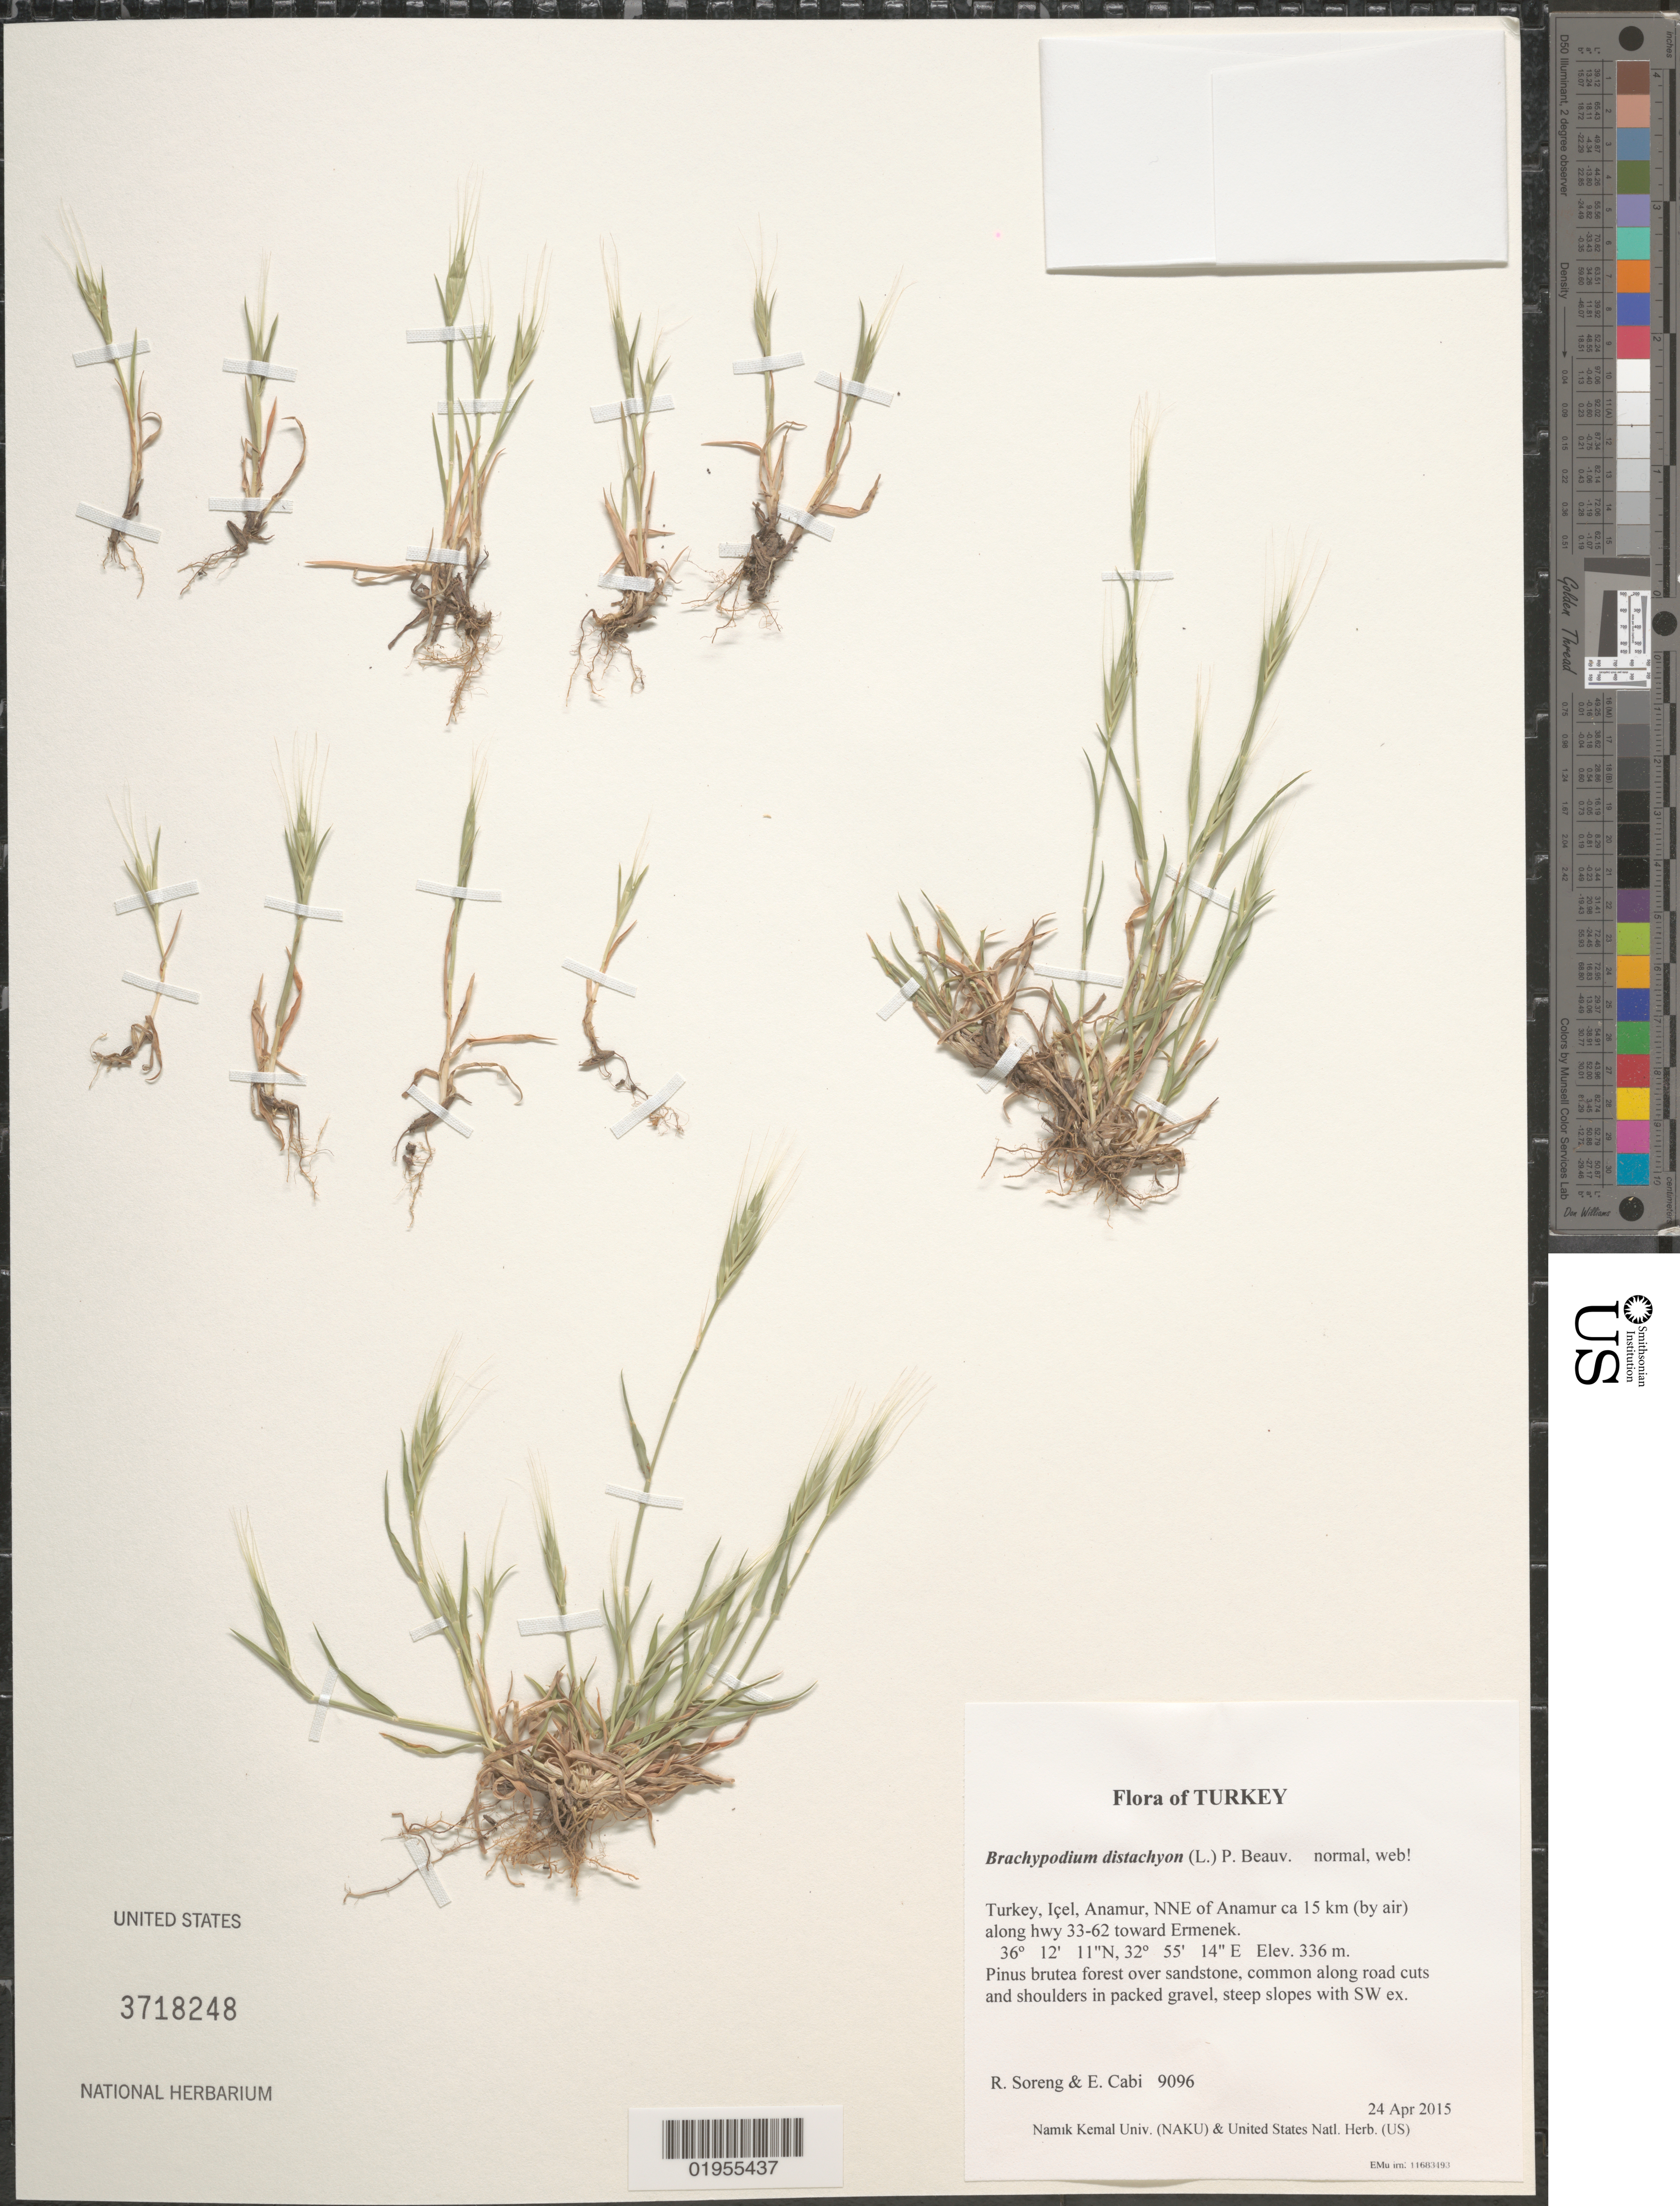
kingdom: Plantae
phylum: Tracheophyta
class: Liliopsida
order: Poales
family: Poaceae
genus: Brachypodium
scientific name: Brachypodium distachyon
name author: (L.) P. Beauv.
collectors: R. J. Soreng & E. Cabi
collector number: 9096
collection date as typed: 2015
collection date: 2015-04-24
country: Turkey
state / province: Mersin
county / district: Anamur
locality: NNE of Anamur ca 15 km (by air) along hwy 33-62 toward Ermenek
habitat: Pinus brutea forest over sandstone, common along road cuts and shoulders in packed gravel, steep slopes with SW exp.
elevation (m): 336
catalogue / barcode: US 3718248